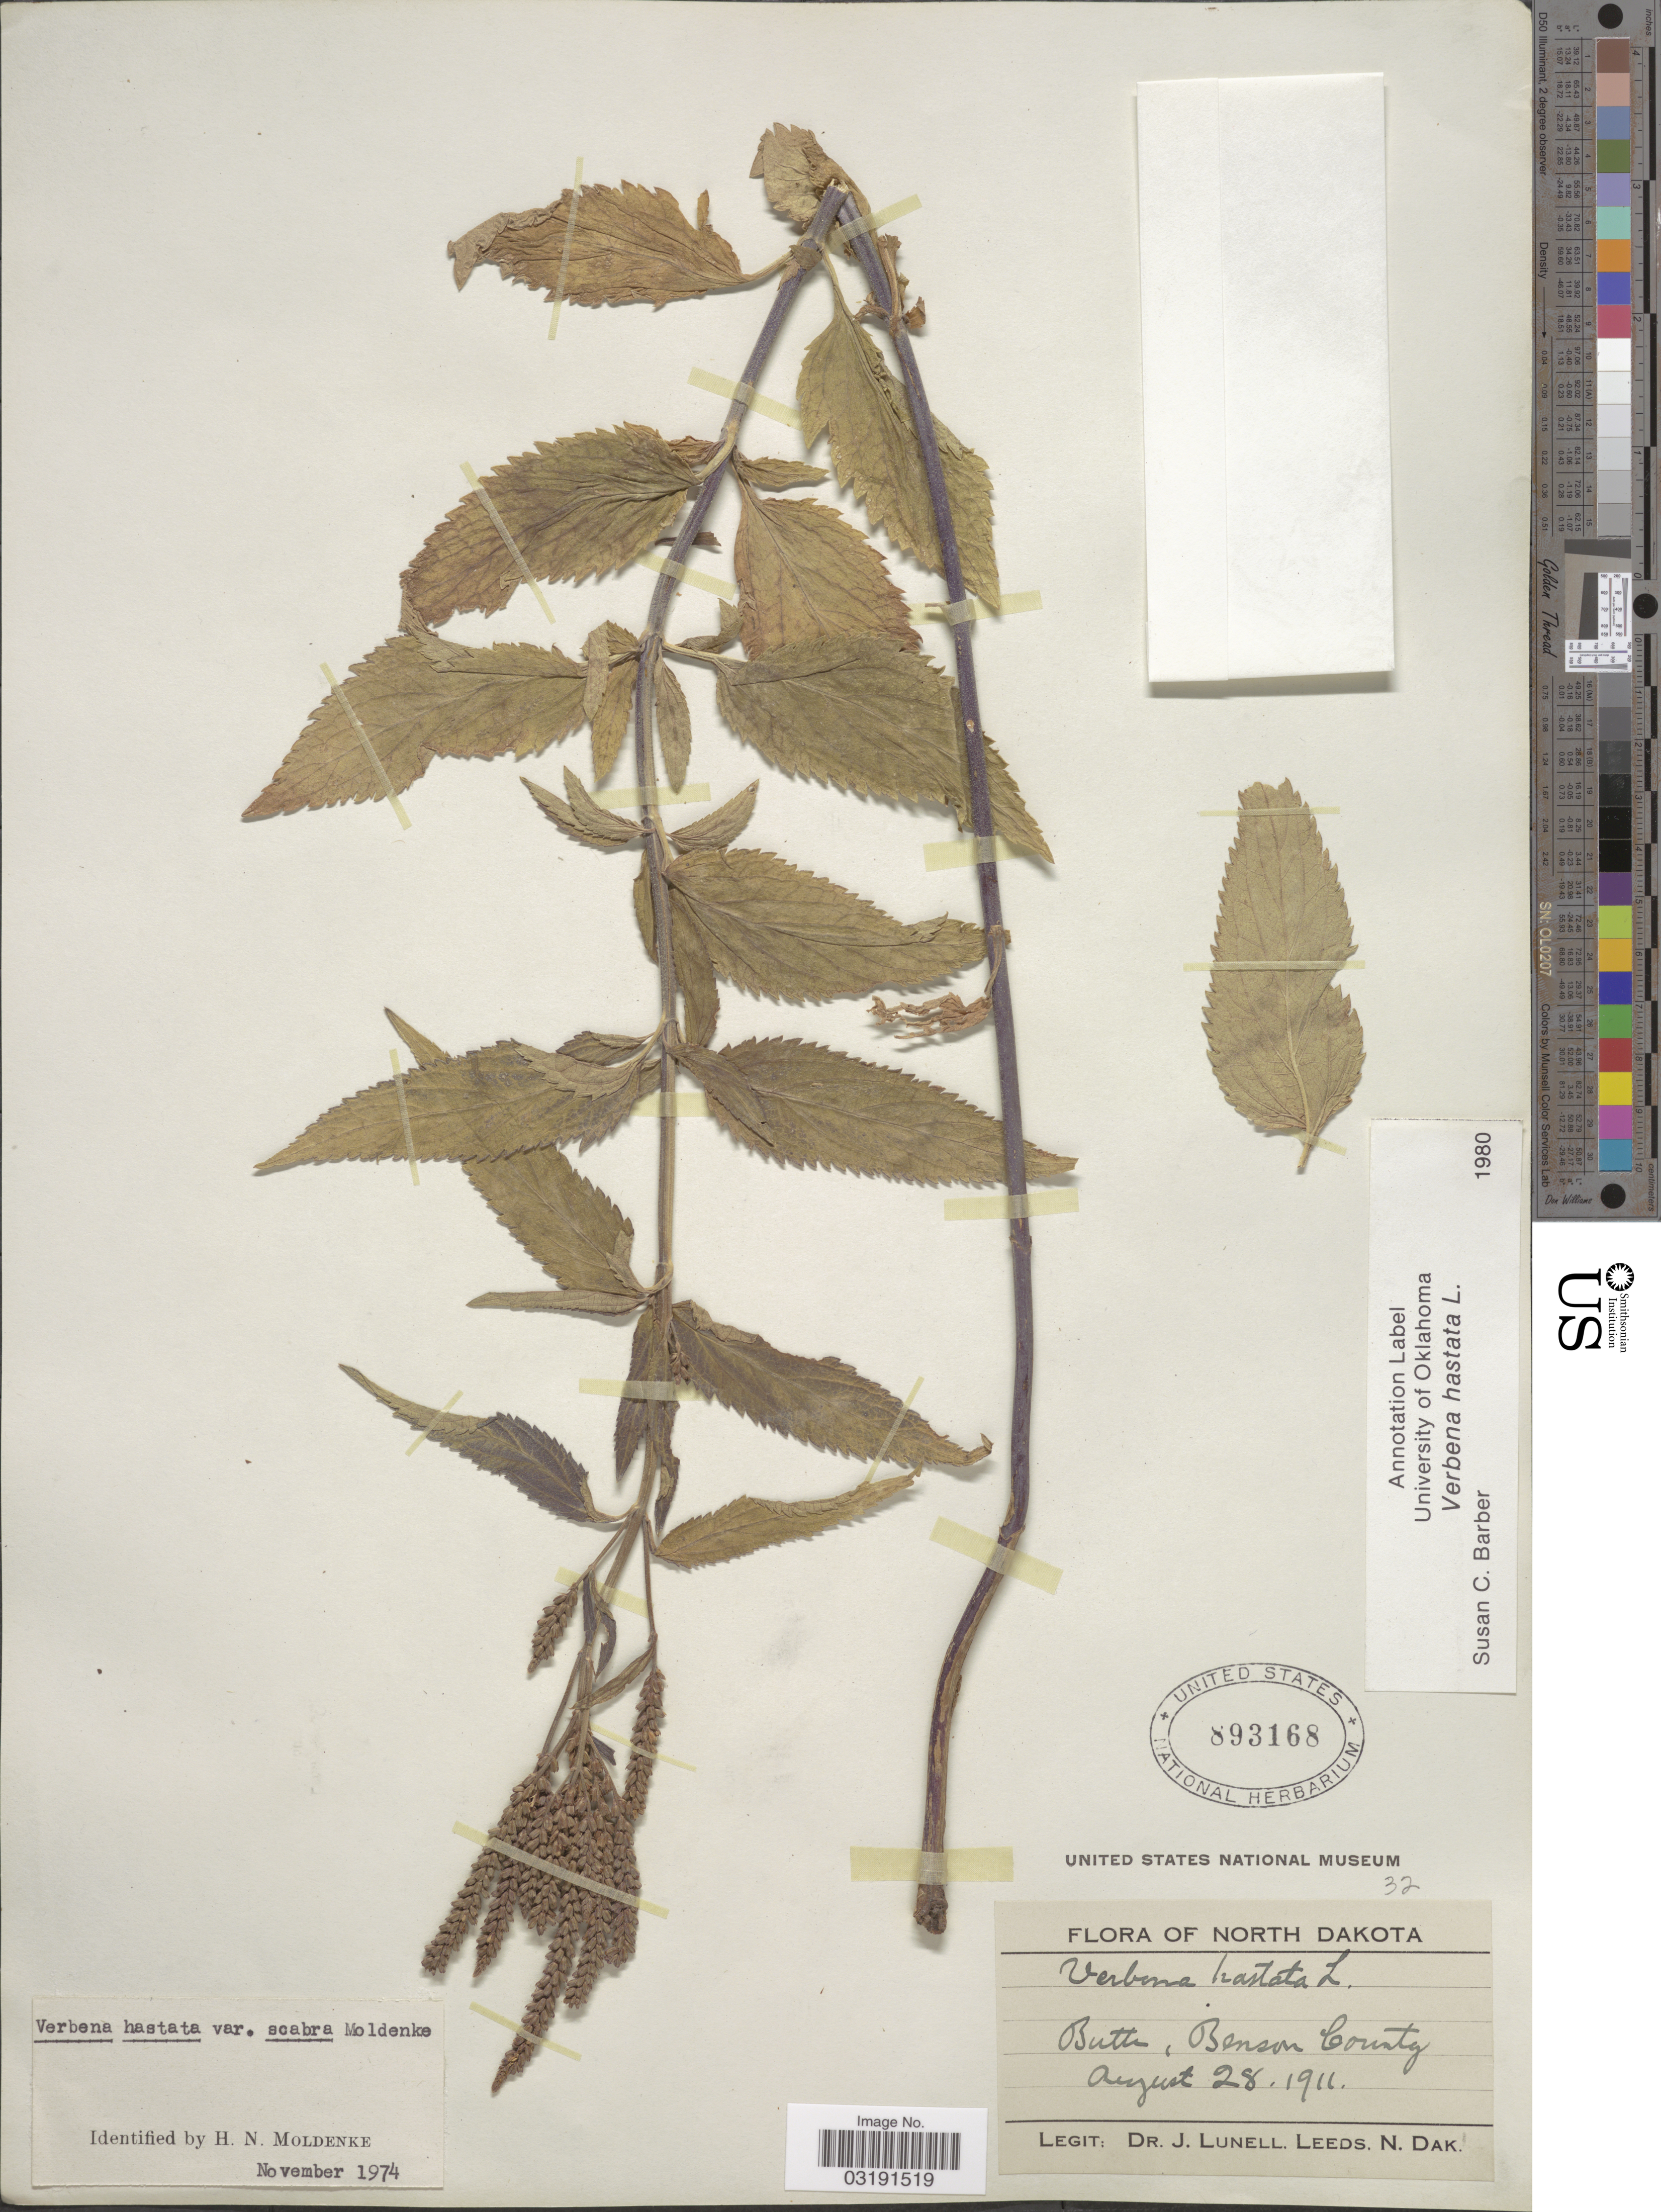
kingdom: Plantae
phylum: Tracheophyta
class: Magnoliopsida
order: Lamiales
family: Verbenaceae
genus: Verbena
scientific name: Verbena hastata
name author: L.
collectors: J. Lunell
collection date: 1911-08-28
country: United States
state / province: North Dakota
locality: Butte, Benson County.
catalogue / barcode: US 893168